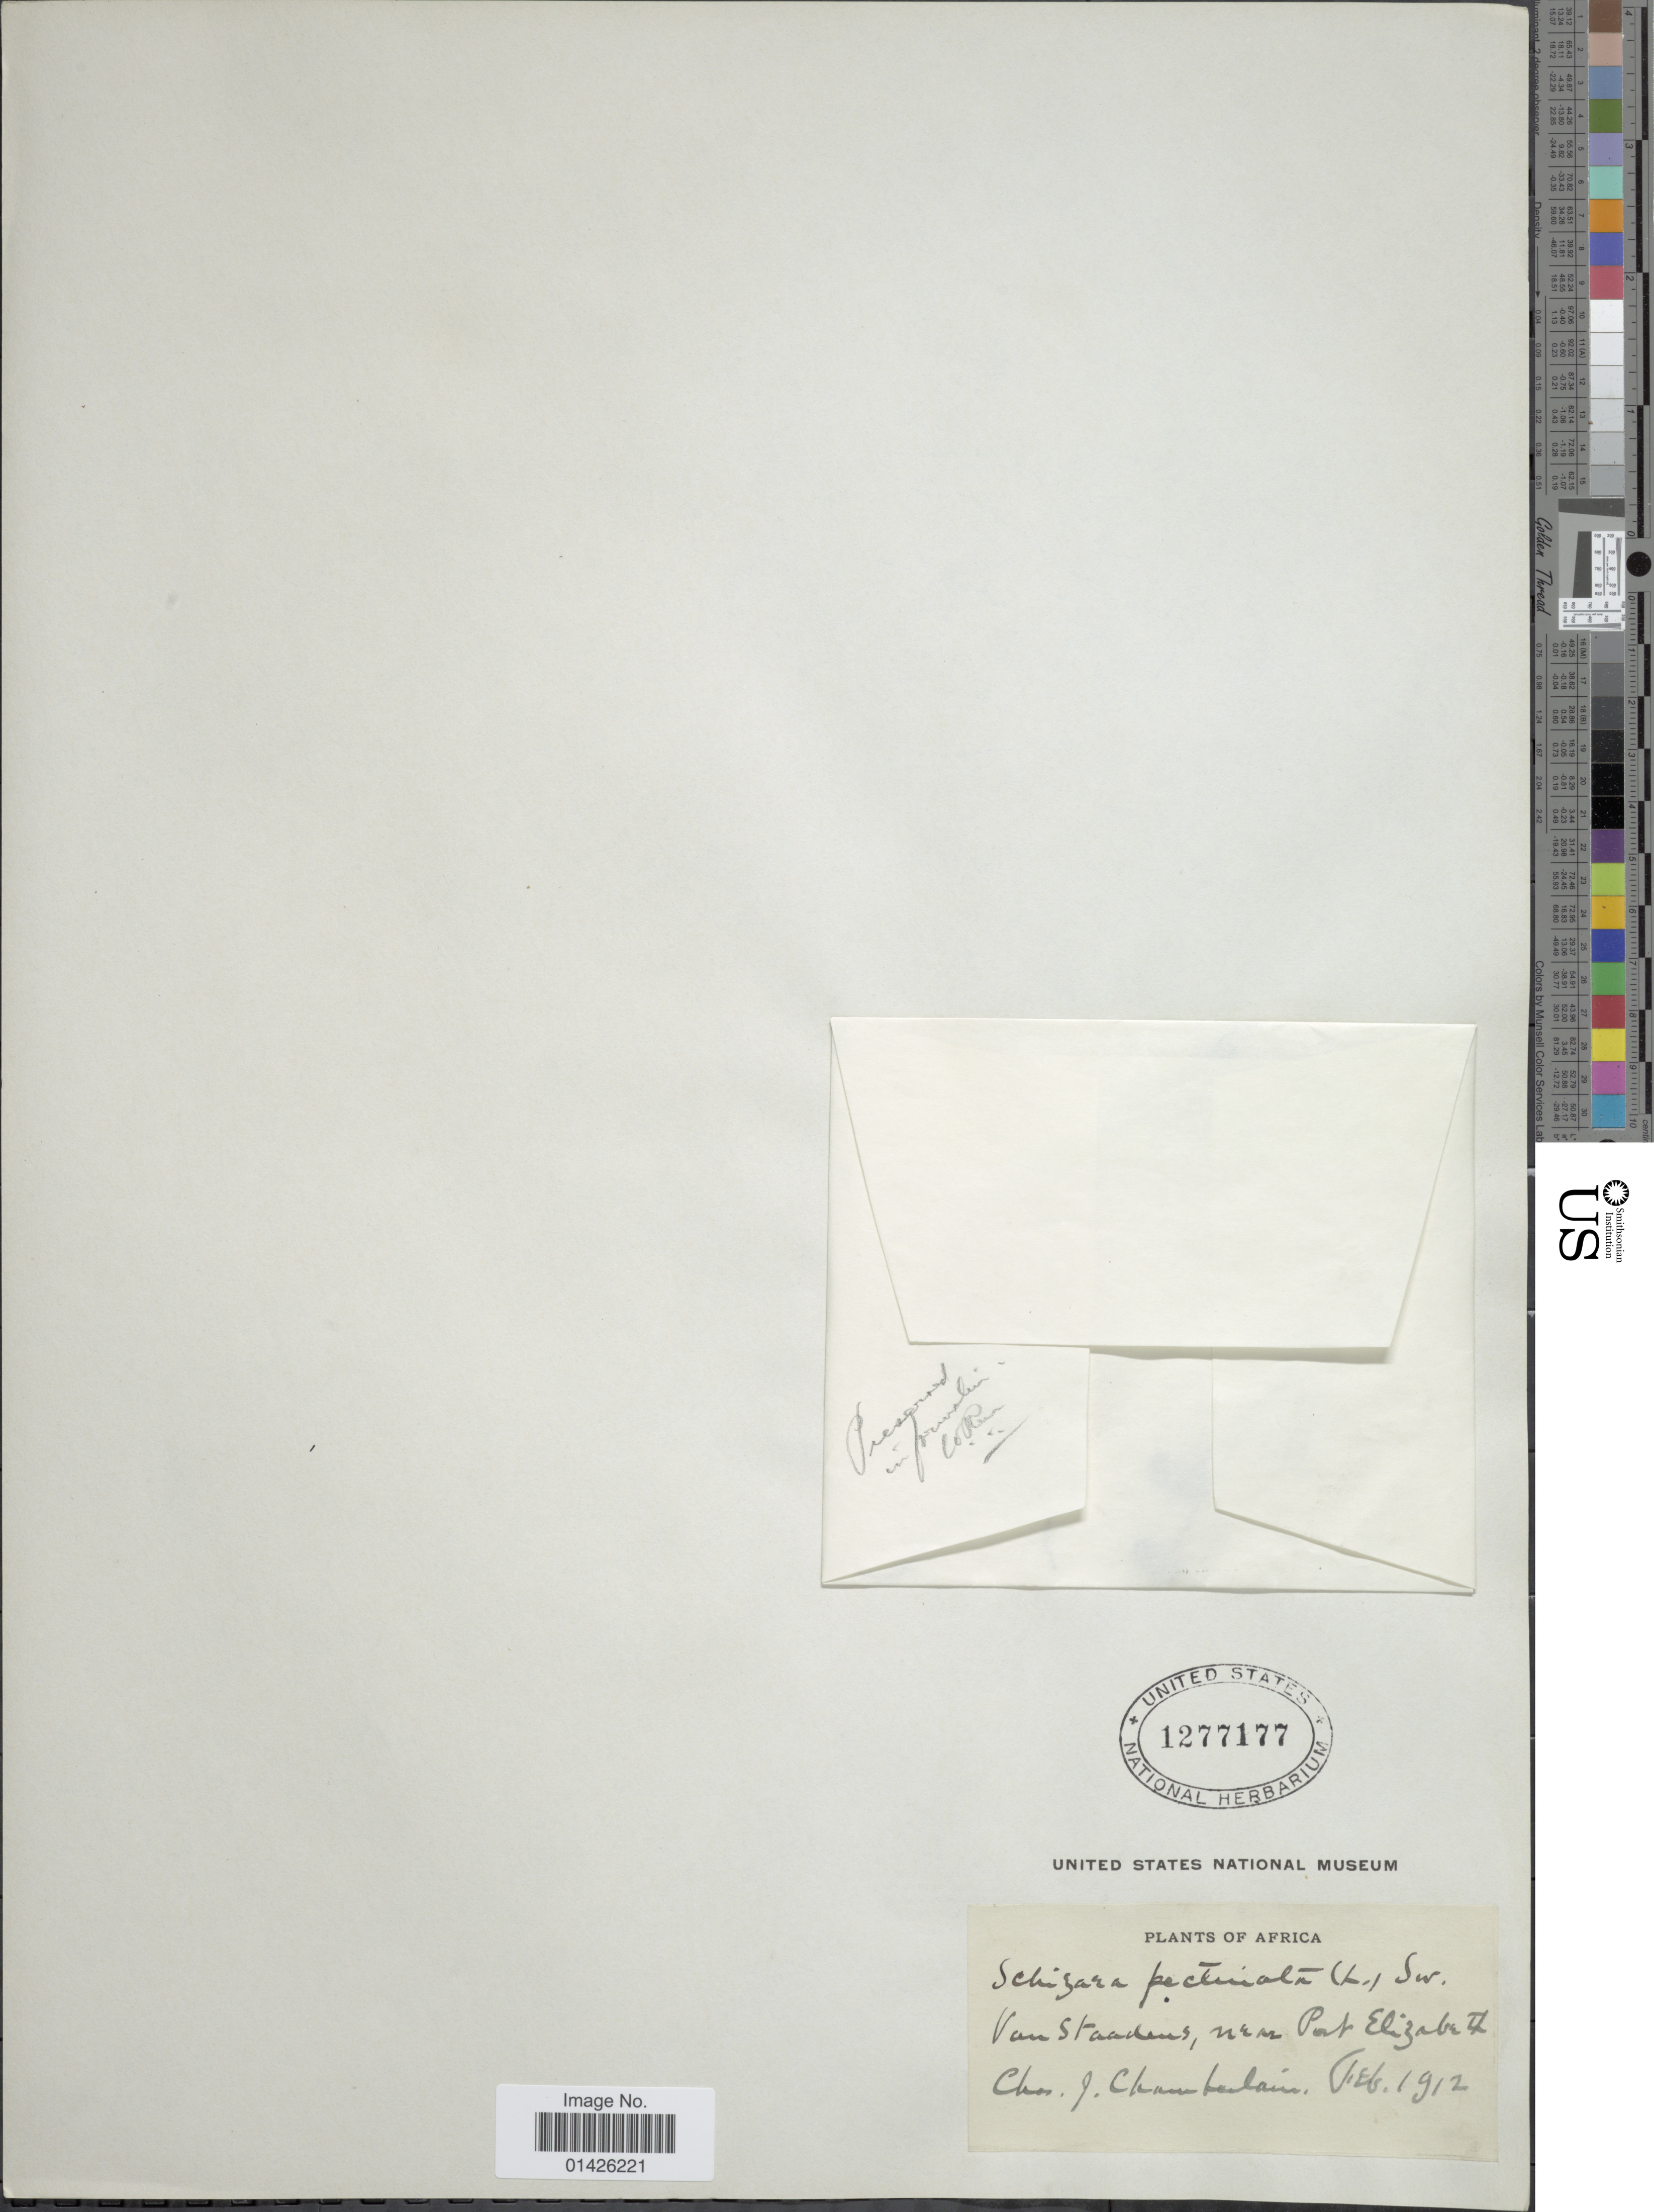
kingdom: Plantae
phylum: Tracheophyta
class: Polypodiopsida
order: Schizaeales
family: Schizaeaceae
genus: Schizaea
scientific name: Schizaea pectinata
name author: (L.) Sw.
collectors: C. Chamberlain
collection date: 1912-02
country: South Africa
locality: Africa, Van Staadens, near Port Elizabeth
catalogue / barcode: US 1277177